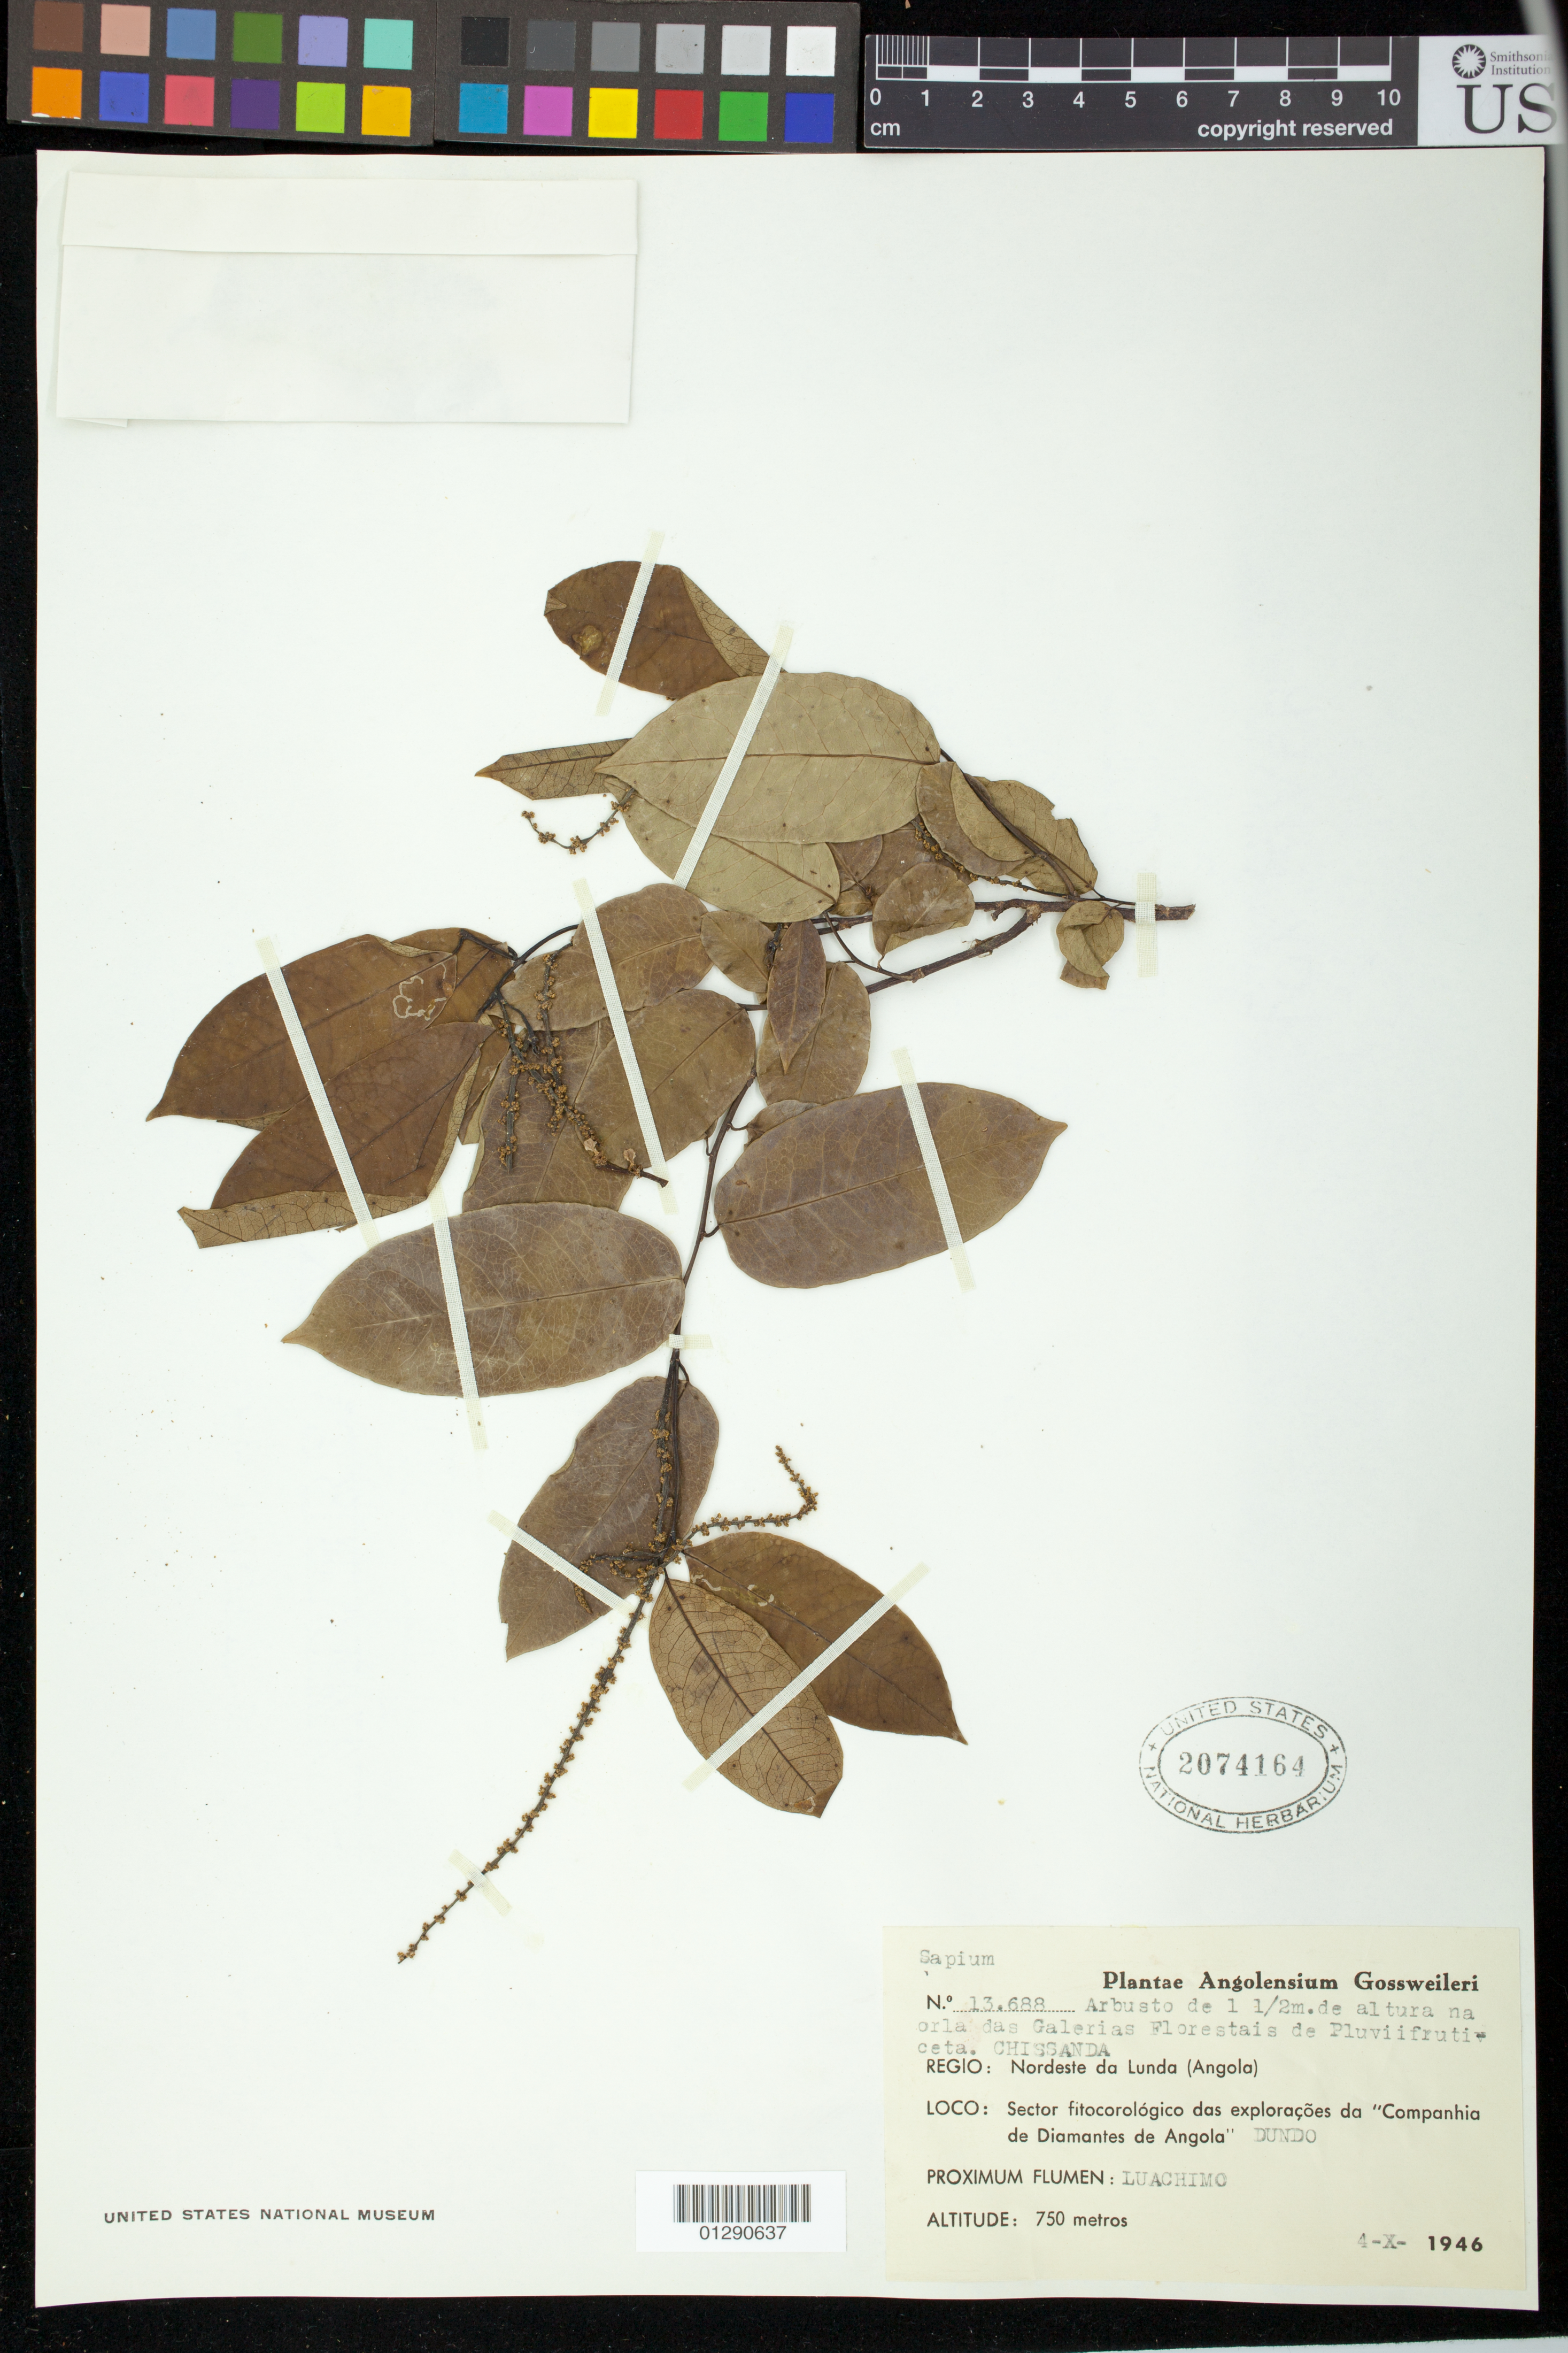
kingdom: Plantae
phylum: Tracheophyta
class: Magnoliopsida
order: Malpighiales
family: Euphorbiaceae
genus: Sapium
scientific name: Sapium sp.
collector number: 13.688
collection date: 1946-04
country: Angola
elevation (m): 750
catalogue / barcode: US 2074164